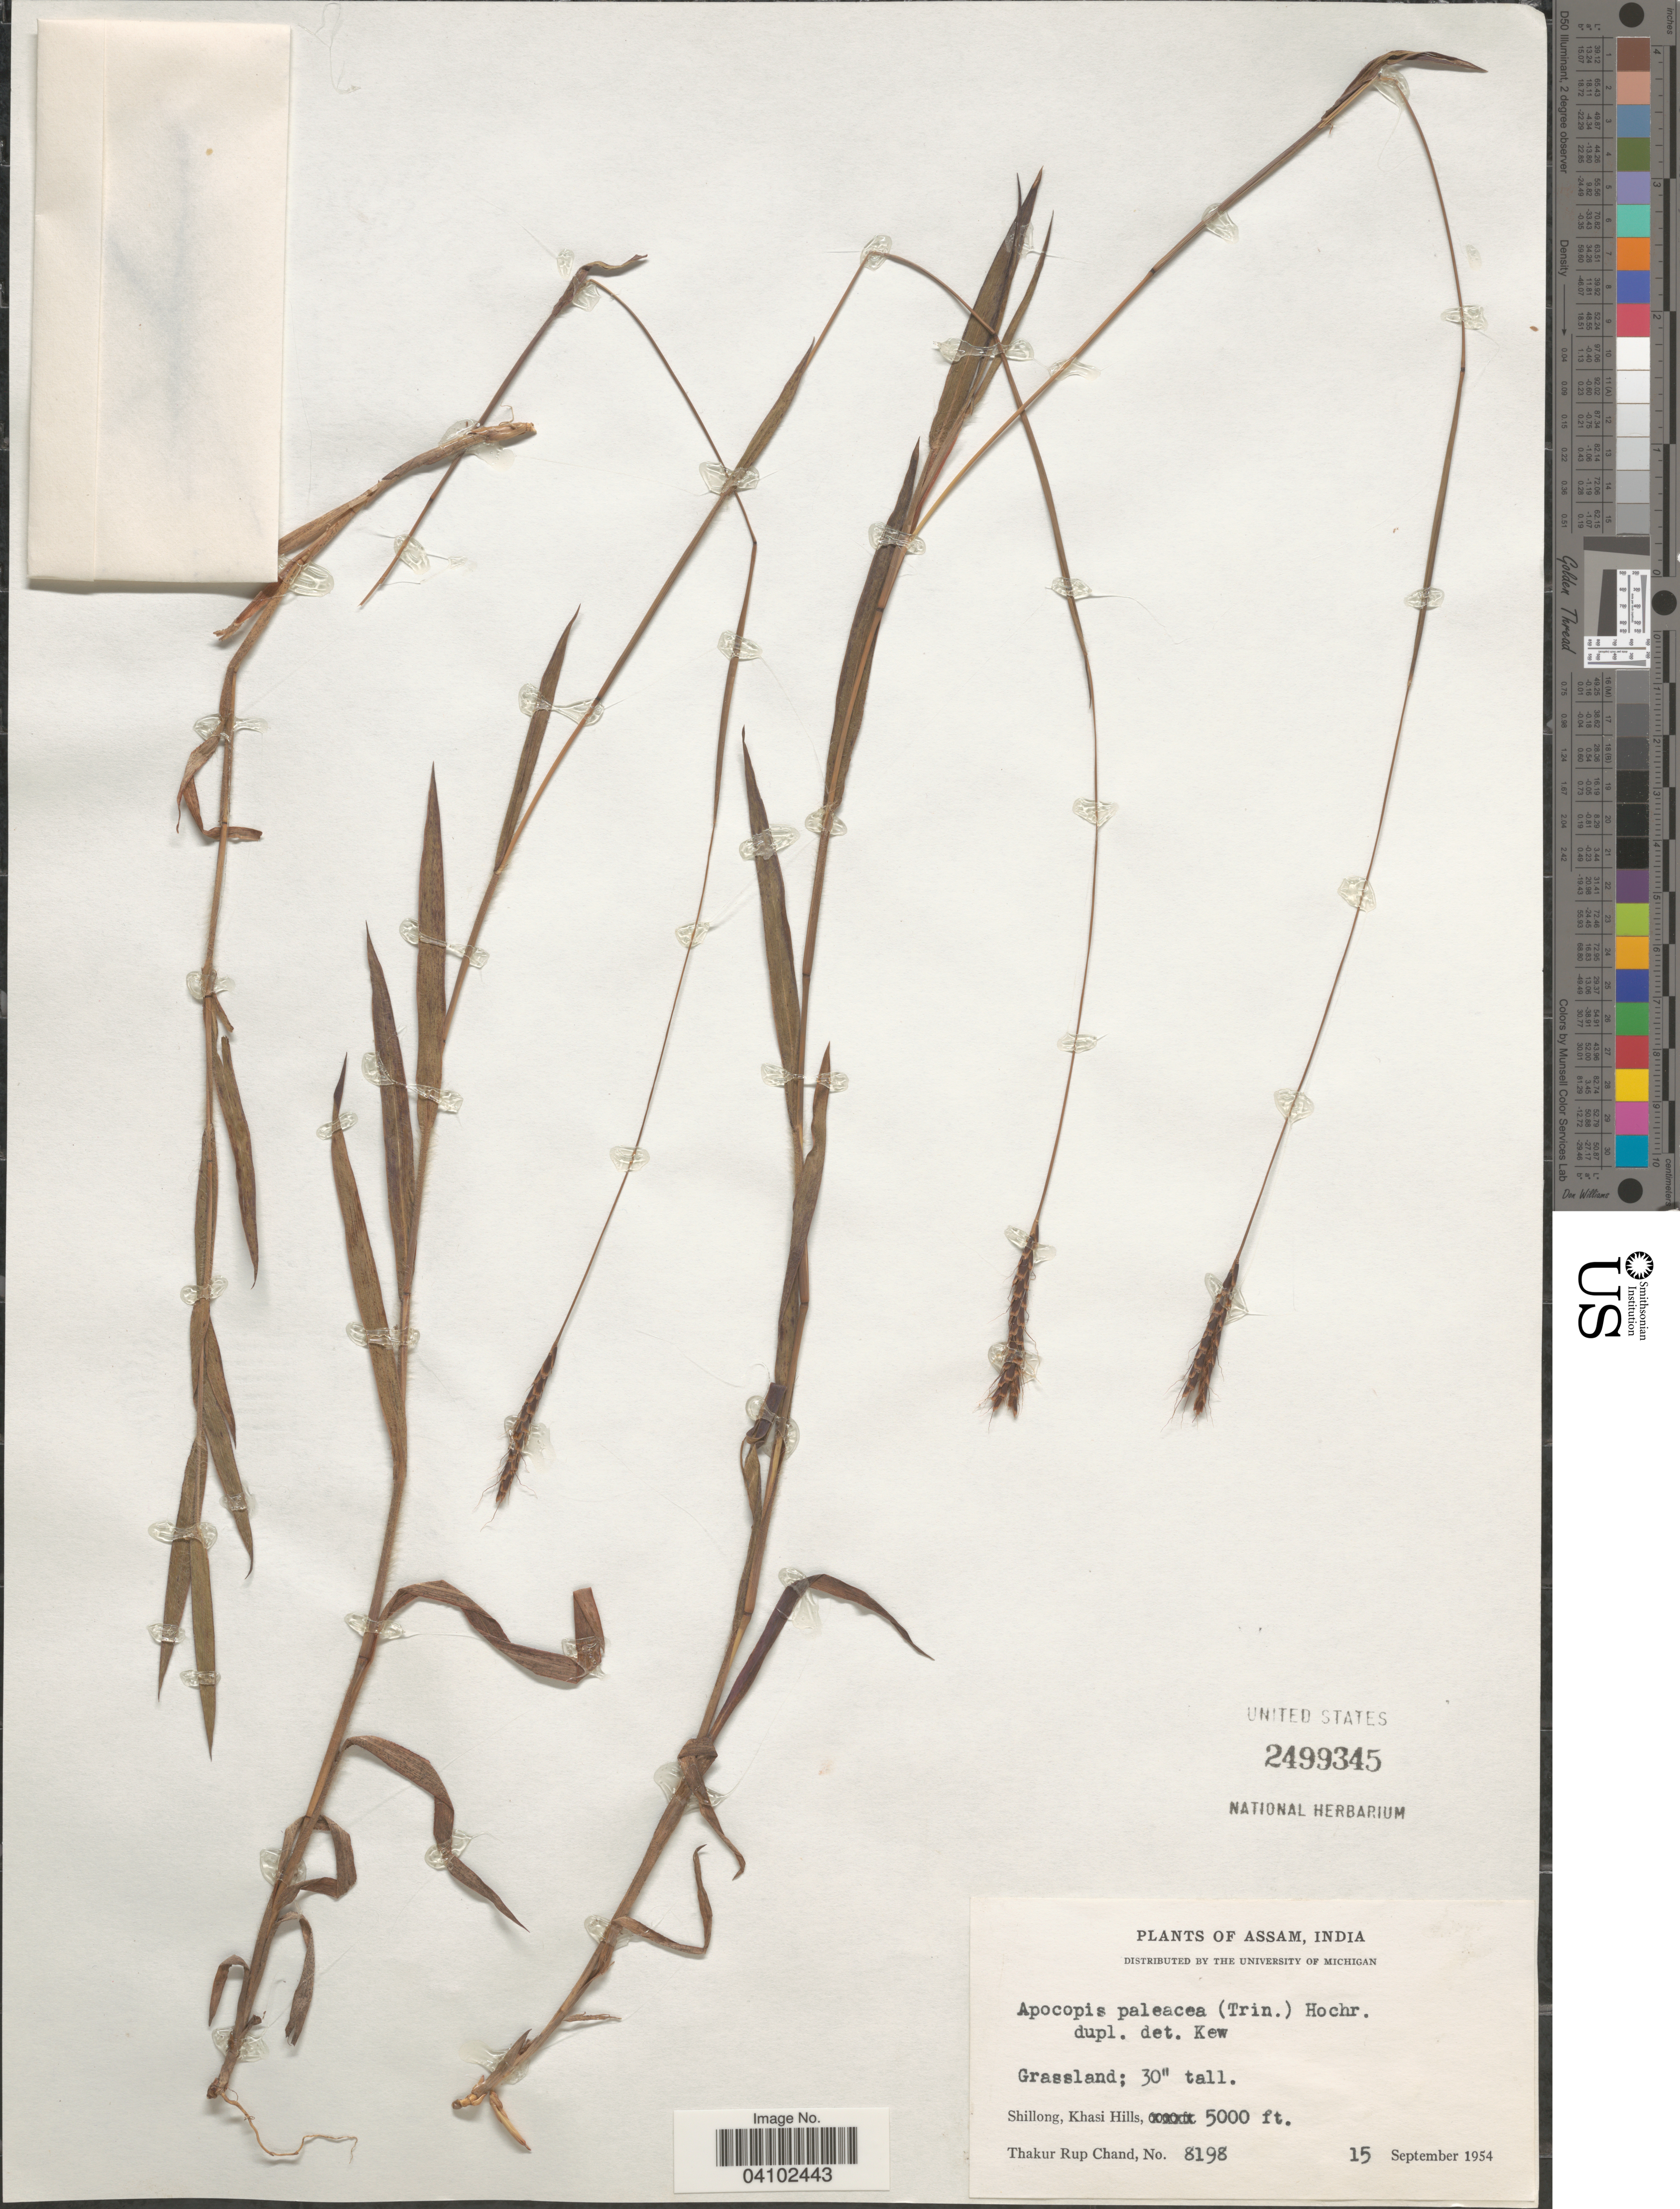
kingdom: Plantae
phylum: Tracheophyta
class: Liliopsida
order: Poales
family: Poaceae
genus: Apocopis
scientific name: Apocopis paleaceus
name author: Hochr.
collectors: T. R. Chand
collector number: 8198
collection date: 1954-09-15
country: India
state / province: Meghalaya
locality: Shillong, Khasi Hills.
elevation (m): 1524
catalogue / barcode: US 2499345